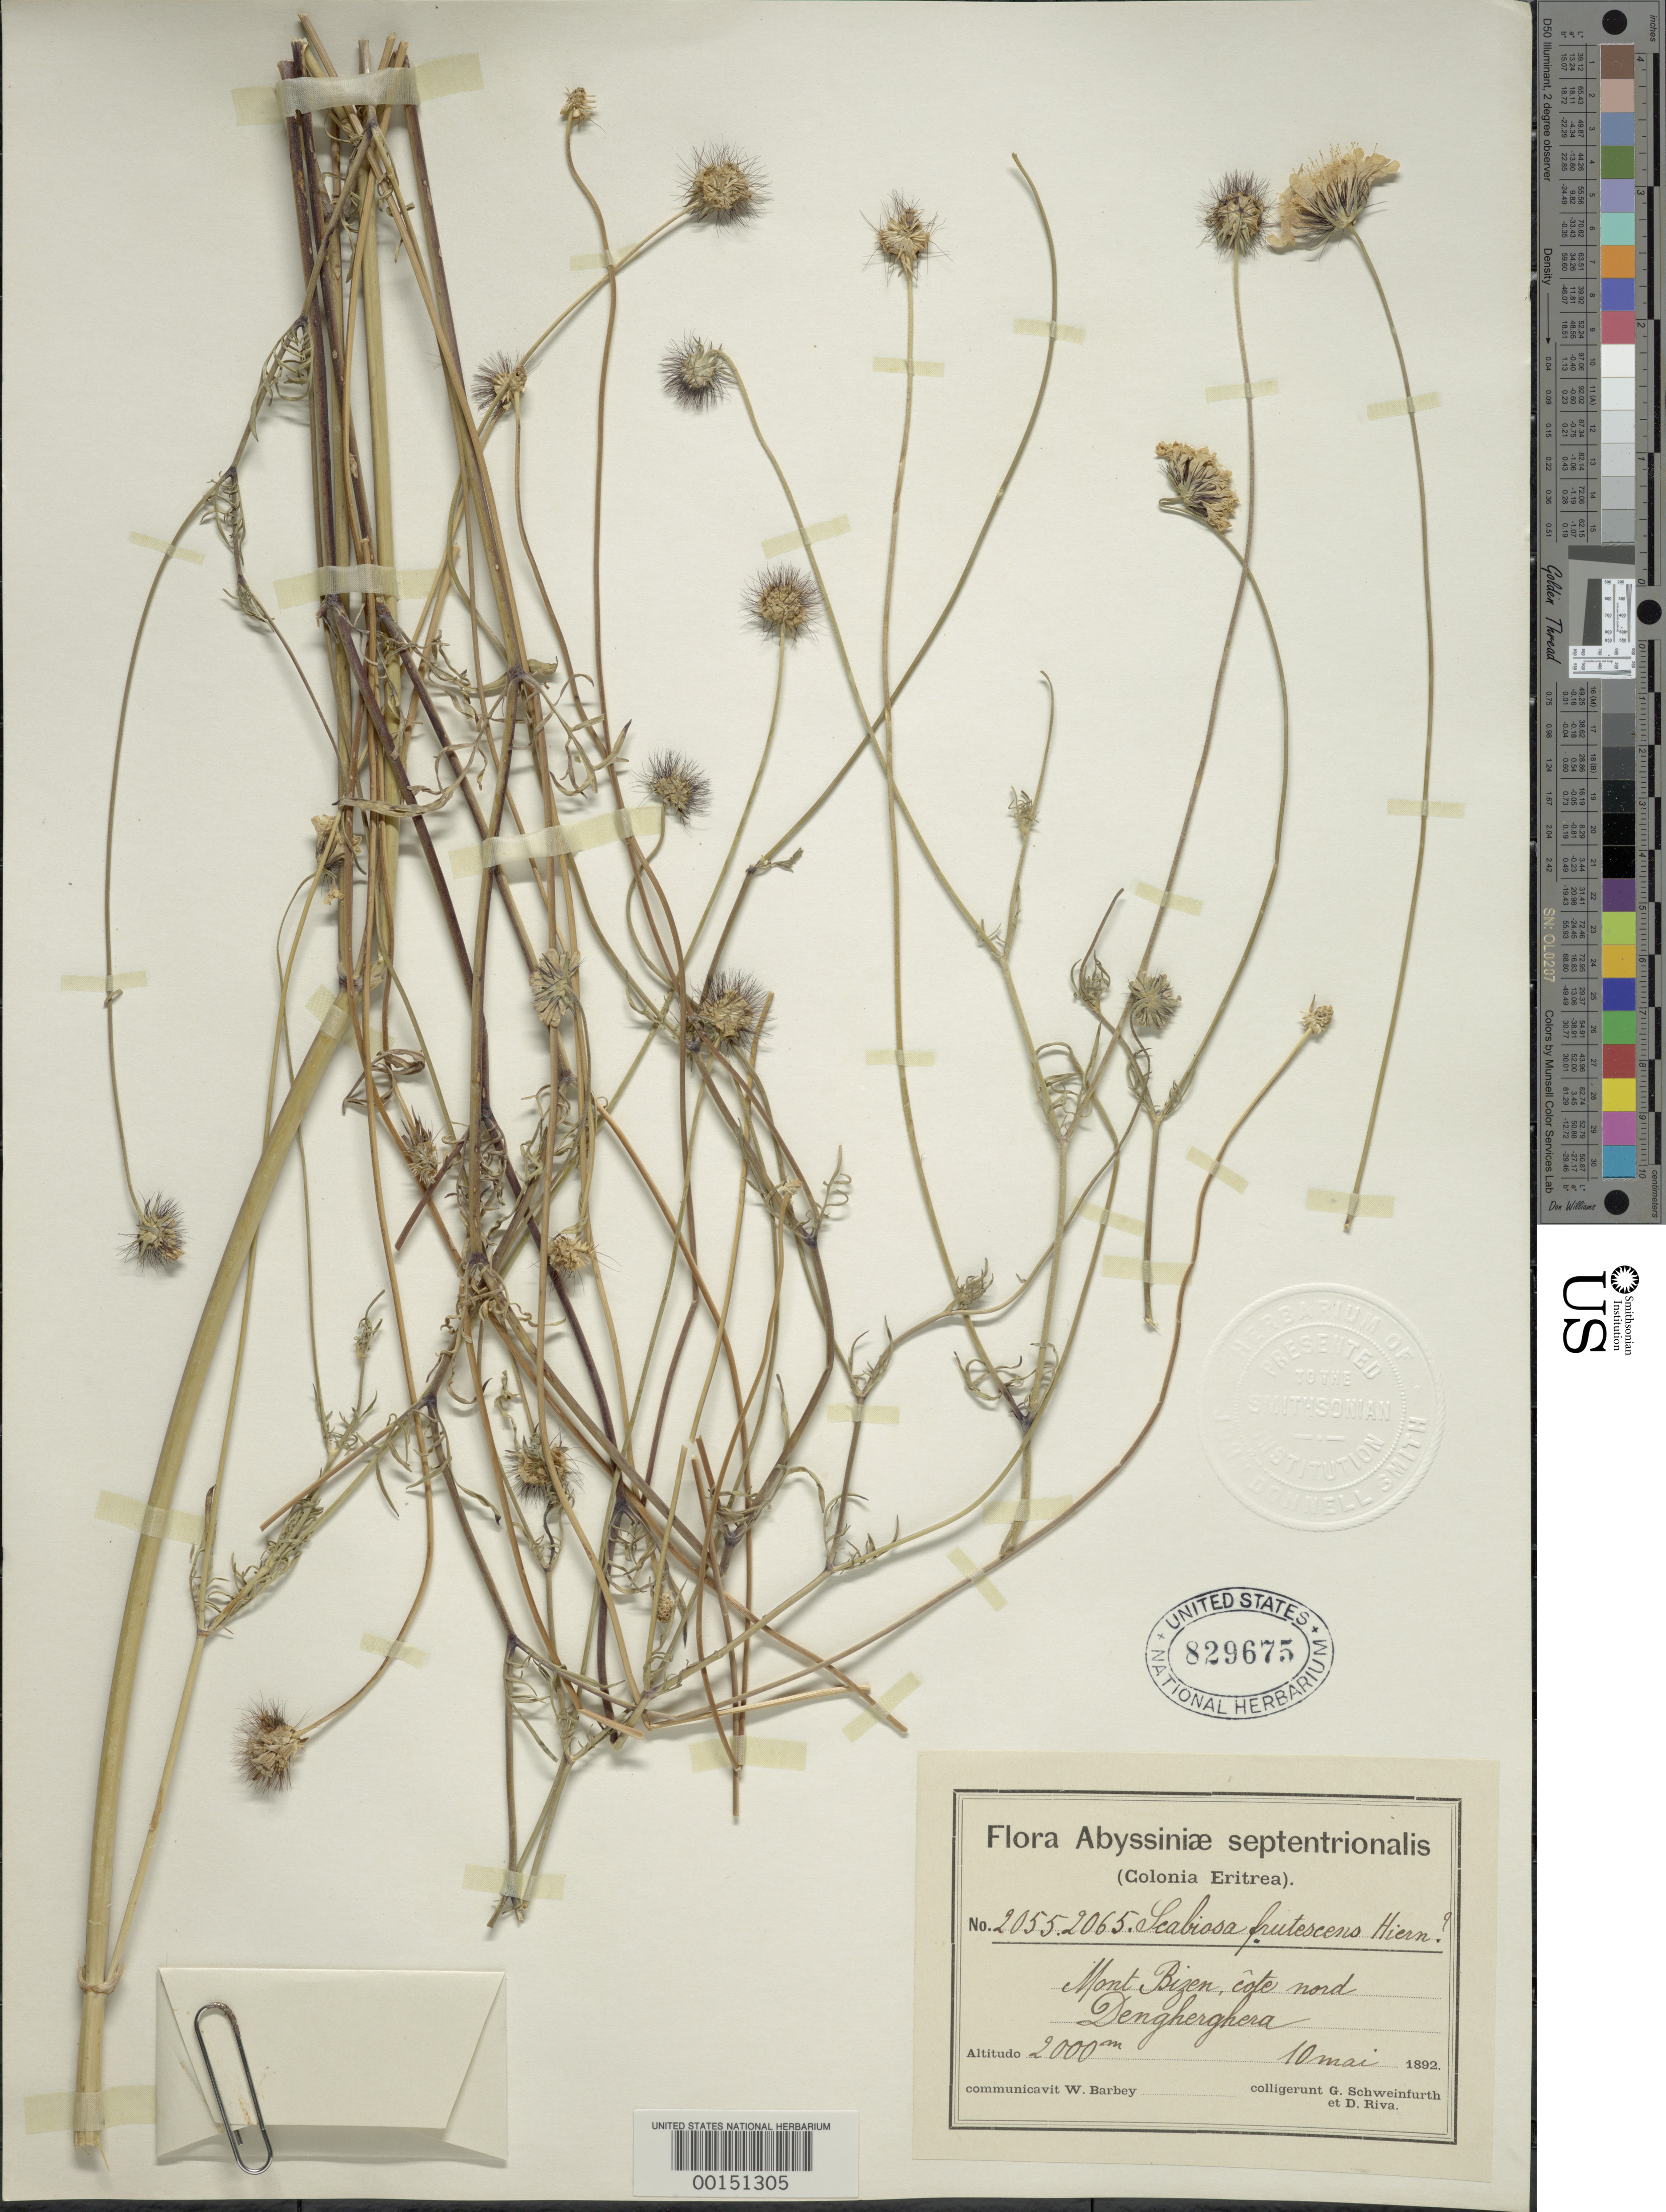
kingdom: Plantae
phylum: Tracheophyta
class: Magnoliopsida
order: Dipsacales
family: Caprifoliaceae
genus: Scabiosa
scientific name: Scabiosa frutescens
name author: Hiern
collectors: G. A. Schweinfurth & D. Riva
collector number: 2055 & 2065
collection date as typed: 10 May 1892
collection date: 1892-05-10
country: Ethiopia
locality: Mont Bizen, north of Dengherghera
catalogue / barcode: US 829675